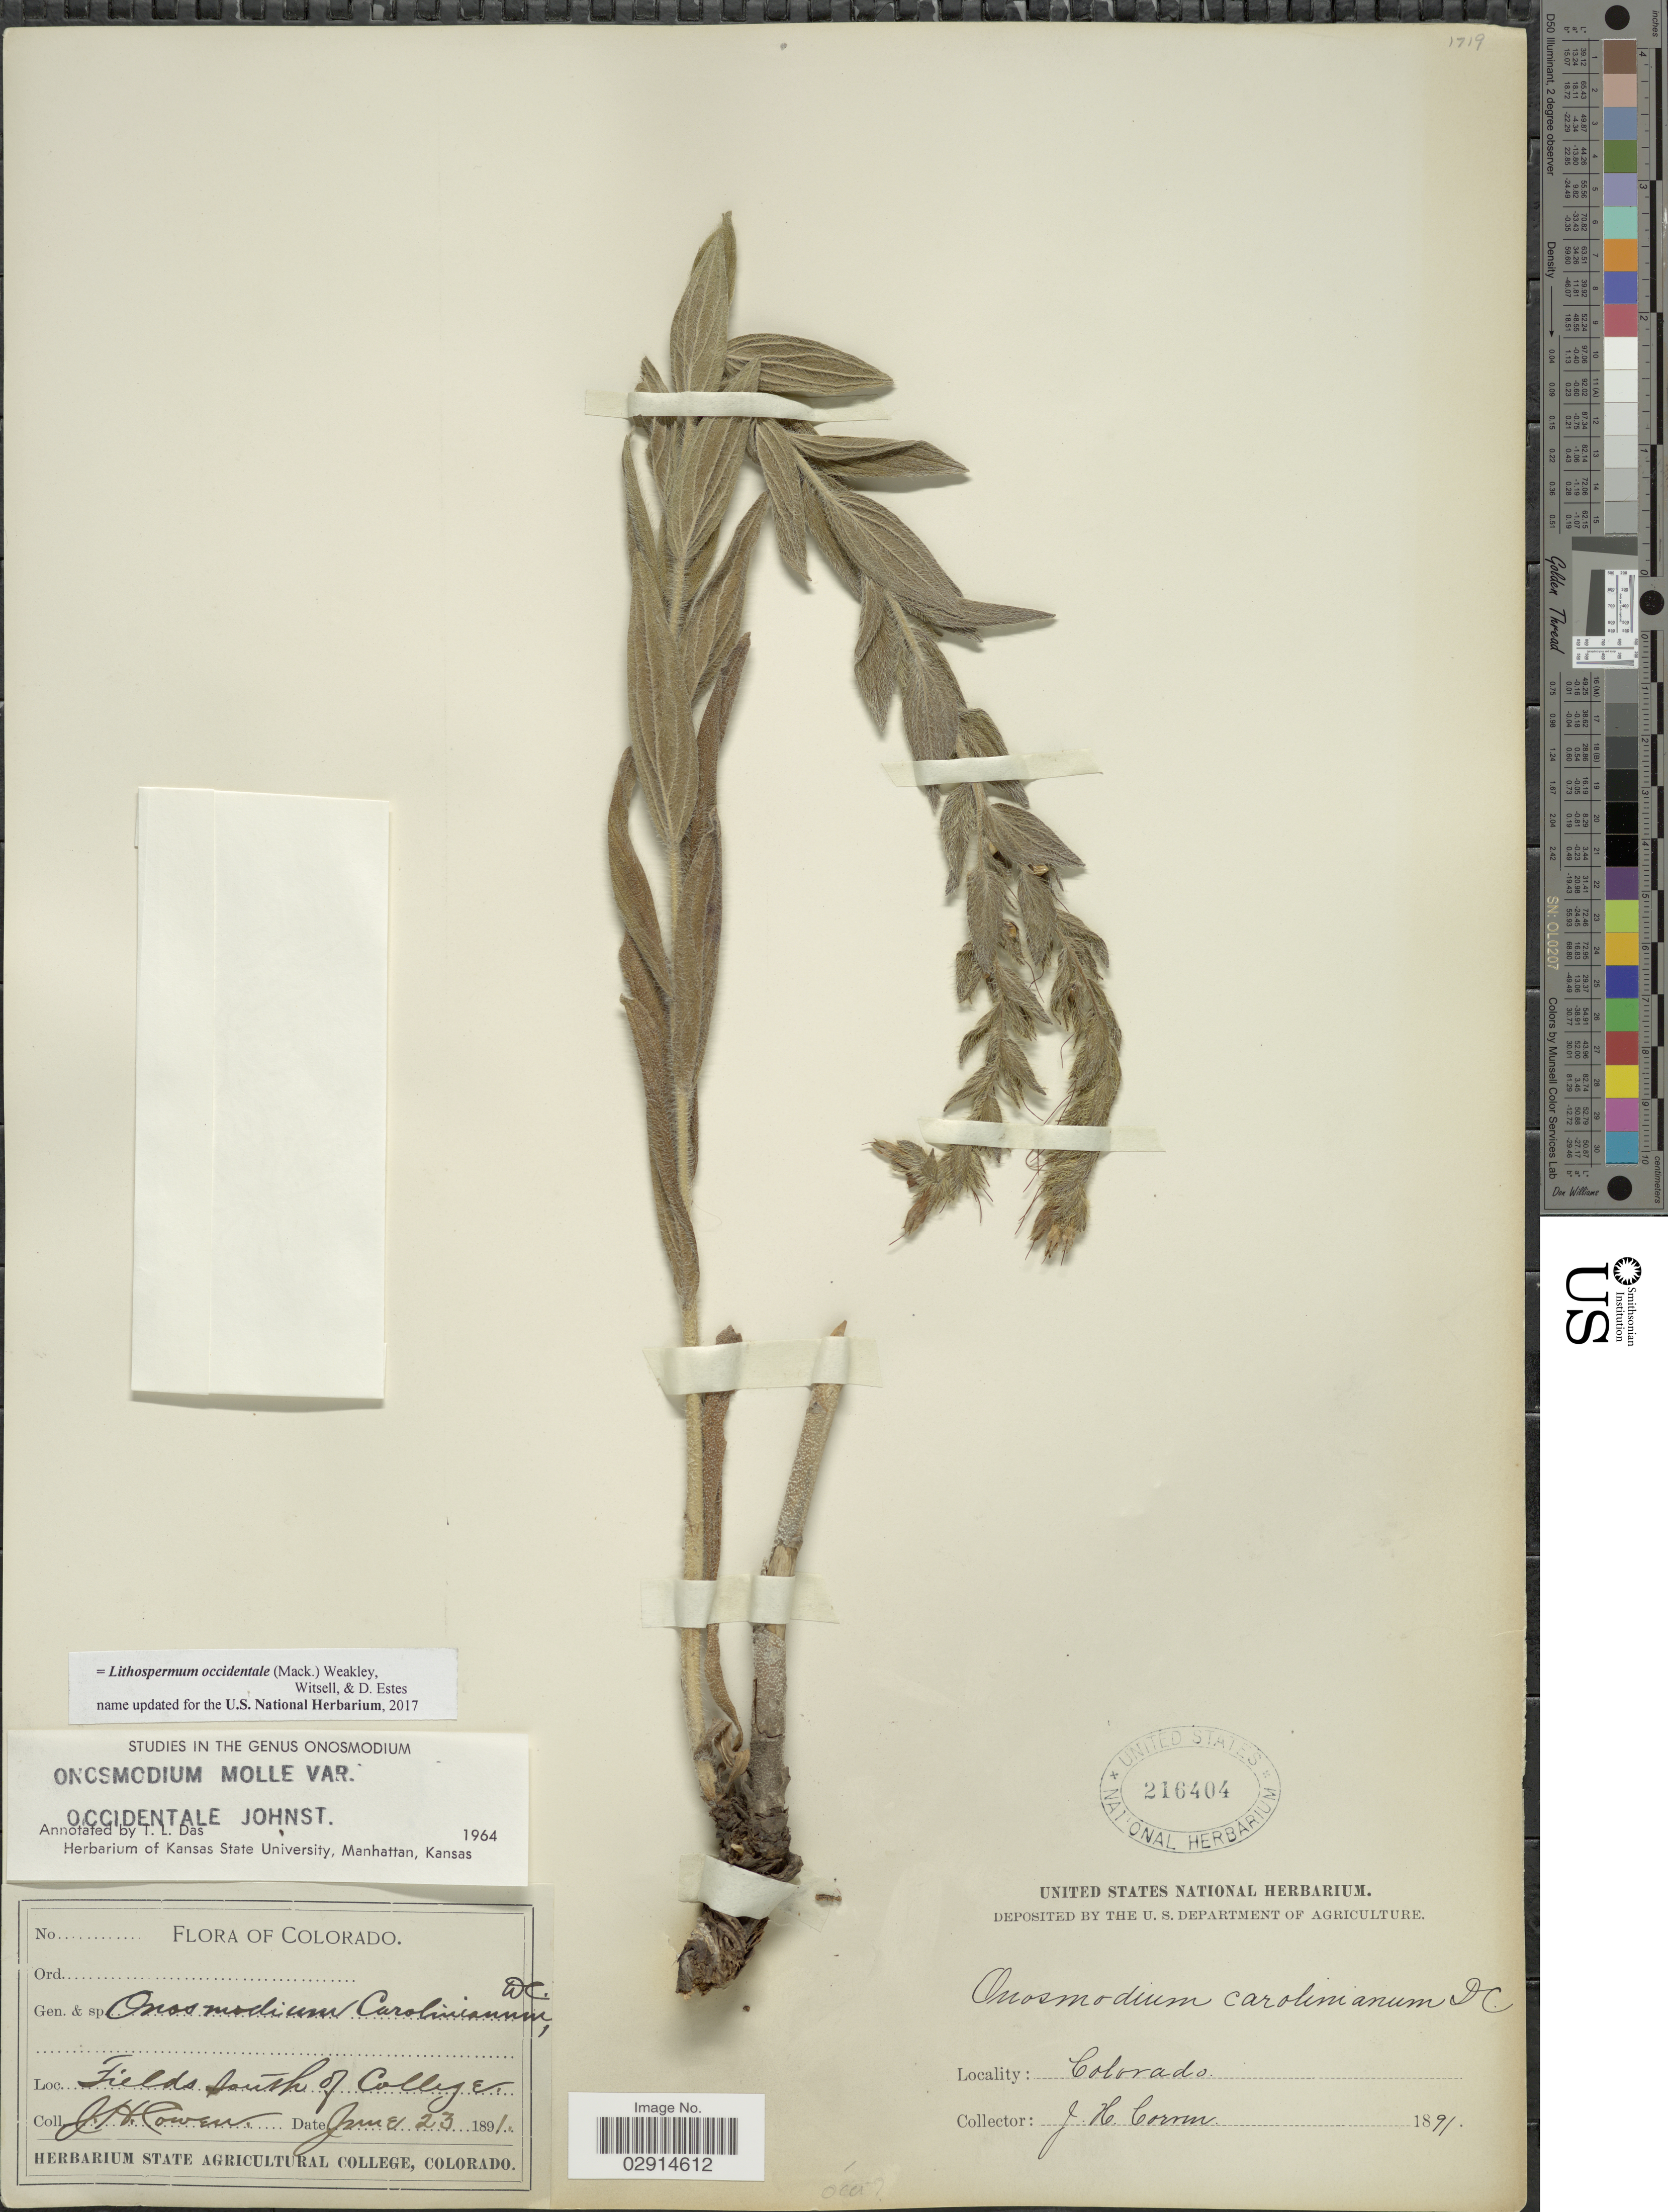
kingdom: Plantae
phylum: Tracheophyta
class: Magnoliopsida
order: Boraginales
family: Boraginaceae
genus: Lithospermum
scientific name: Lithospermum occidentale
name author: (Mack.) Weakley et al.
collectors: J. H. Cowen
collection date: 1891-06-23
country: United States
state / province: Colorado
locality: Fields south of College.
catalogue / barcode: US 216404